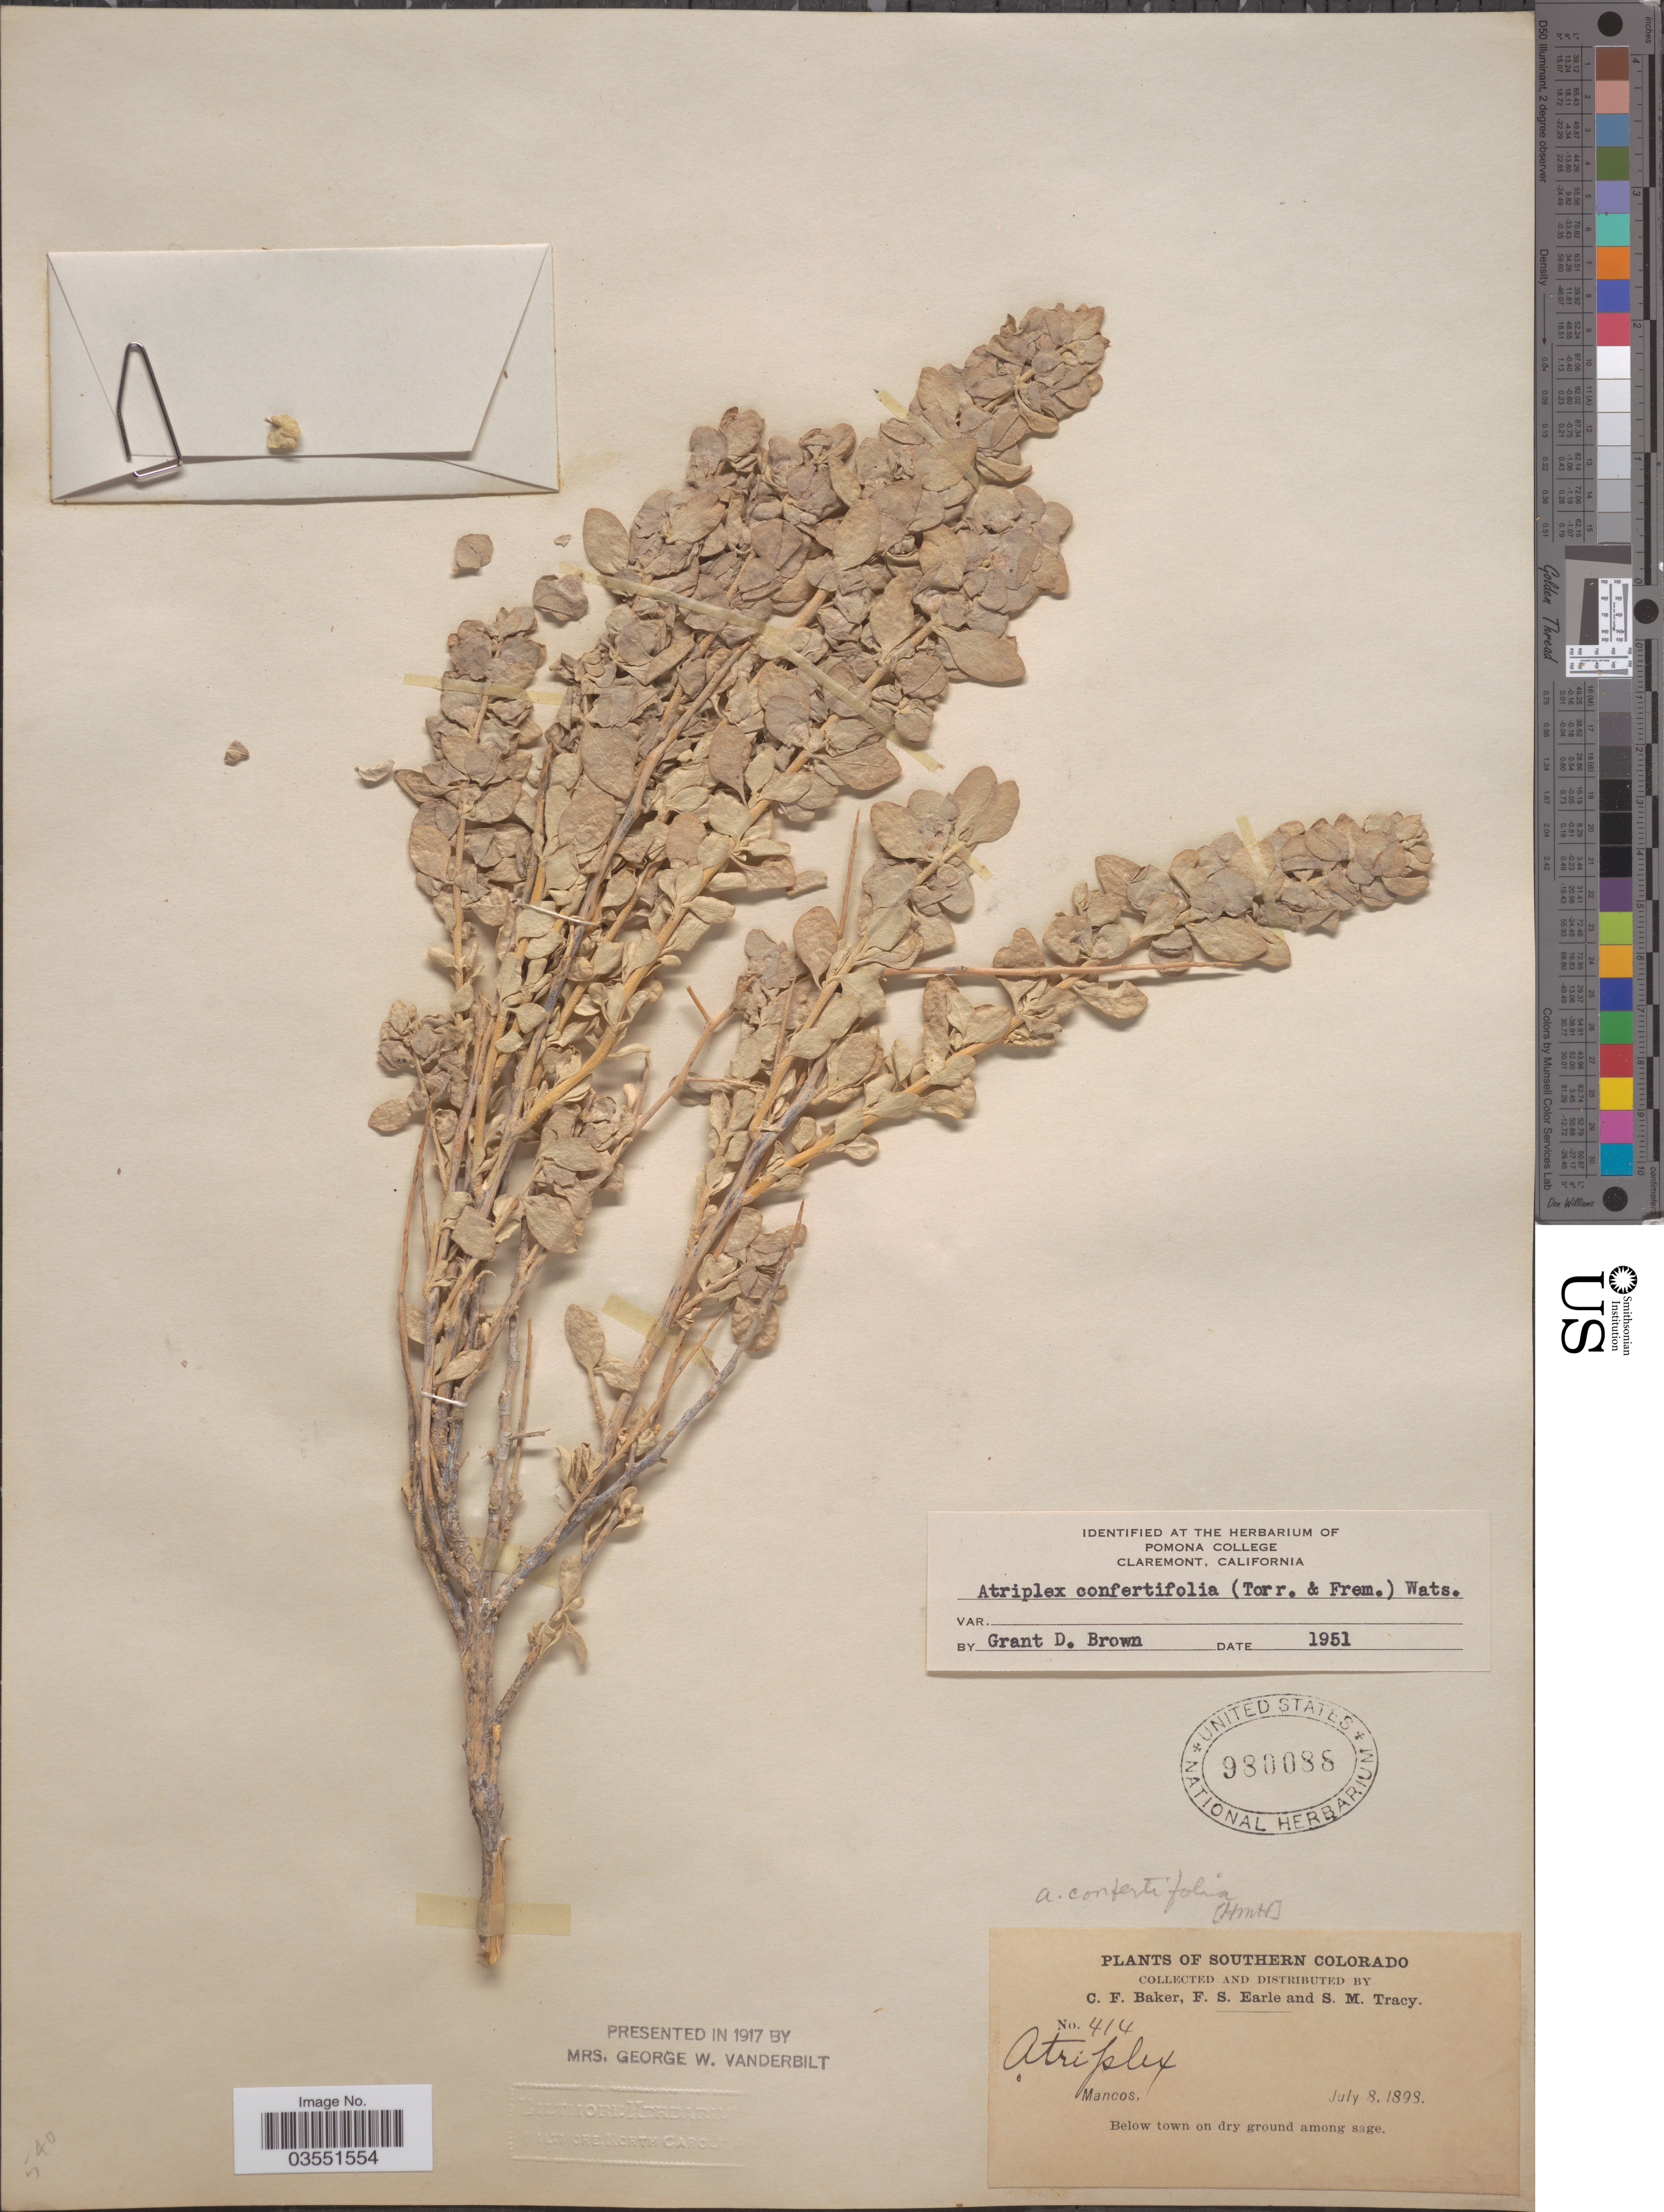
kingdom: Plantae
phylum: Tracheophyta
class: Magnoliopsida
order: Caryophyllales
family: Amaranthaceae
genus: Atriplex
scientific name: Atriplex confertifolia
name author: (Torr. & Frém.) S. Watson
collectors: C. F. Baker, F. S. Earle & S. M. Tracy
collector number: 414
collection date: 1898-07-08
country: United States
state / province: Colorado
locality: Southern Colorado. Mancos, below town.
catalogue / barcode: US 980088